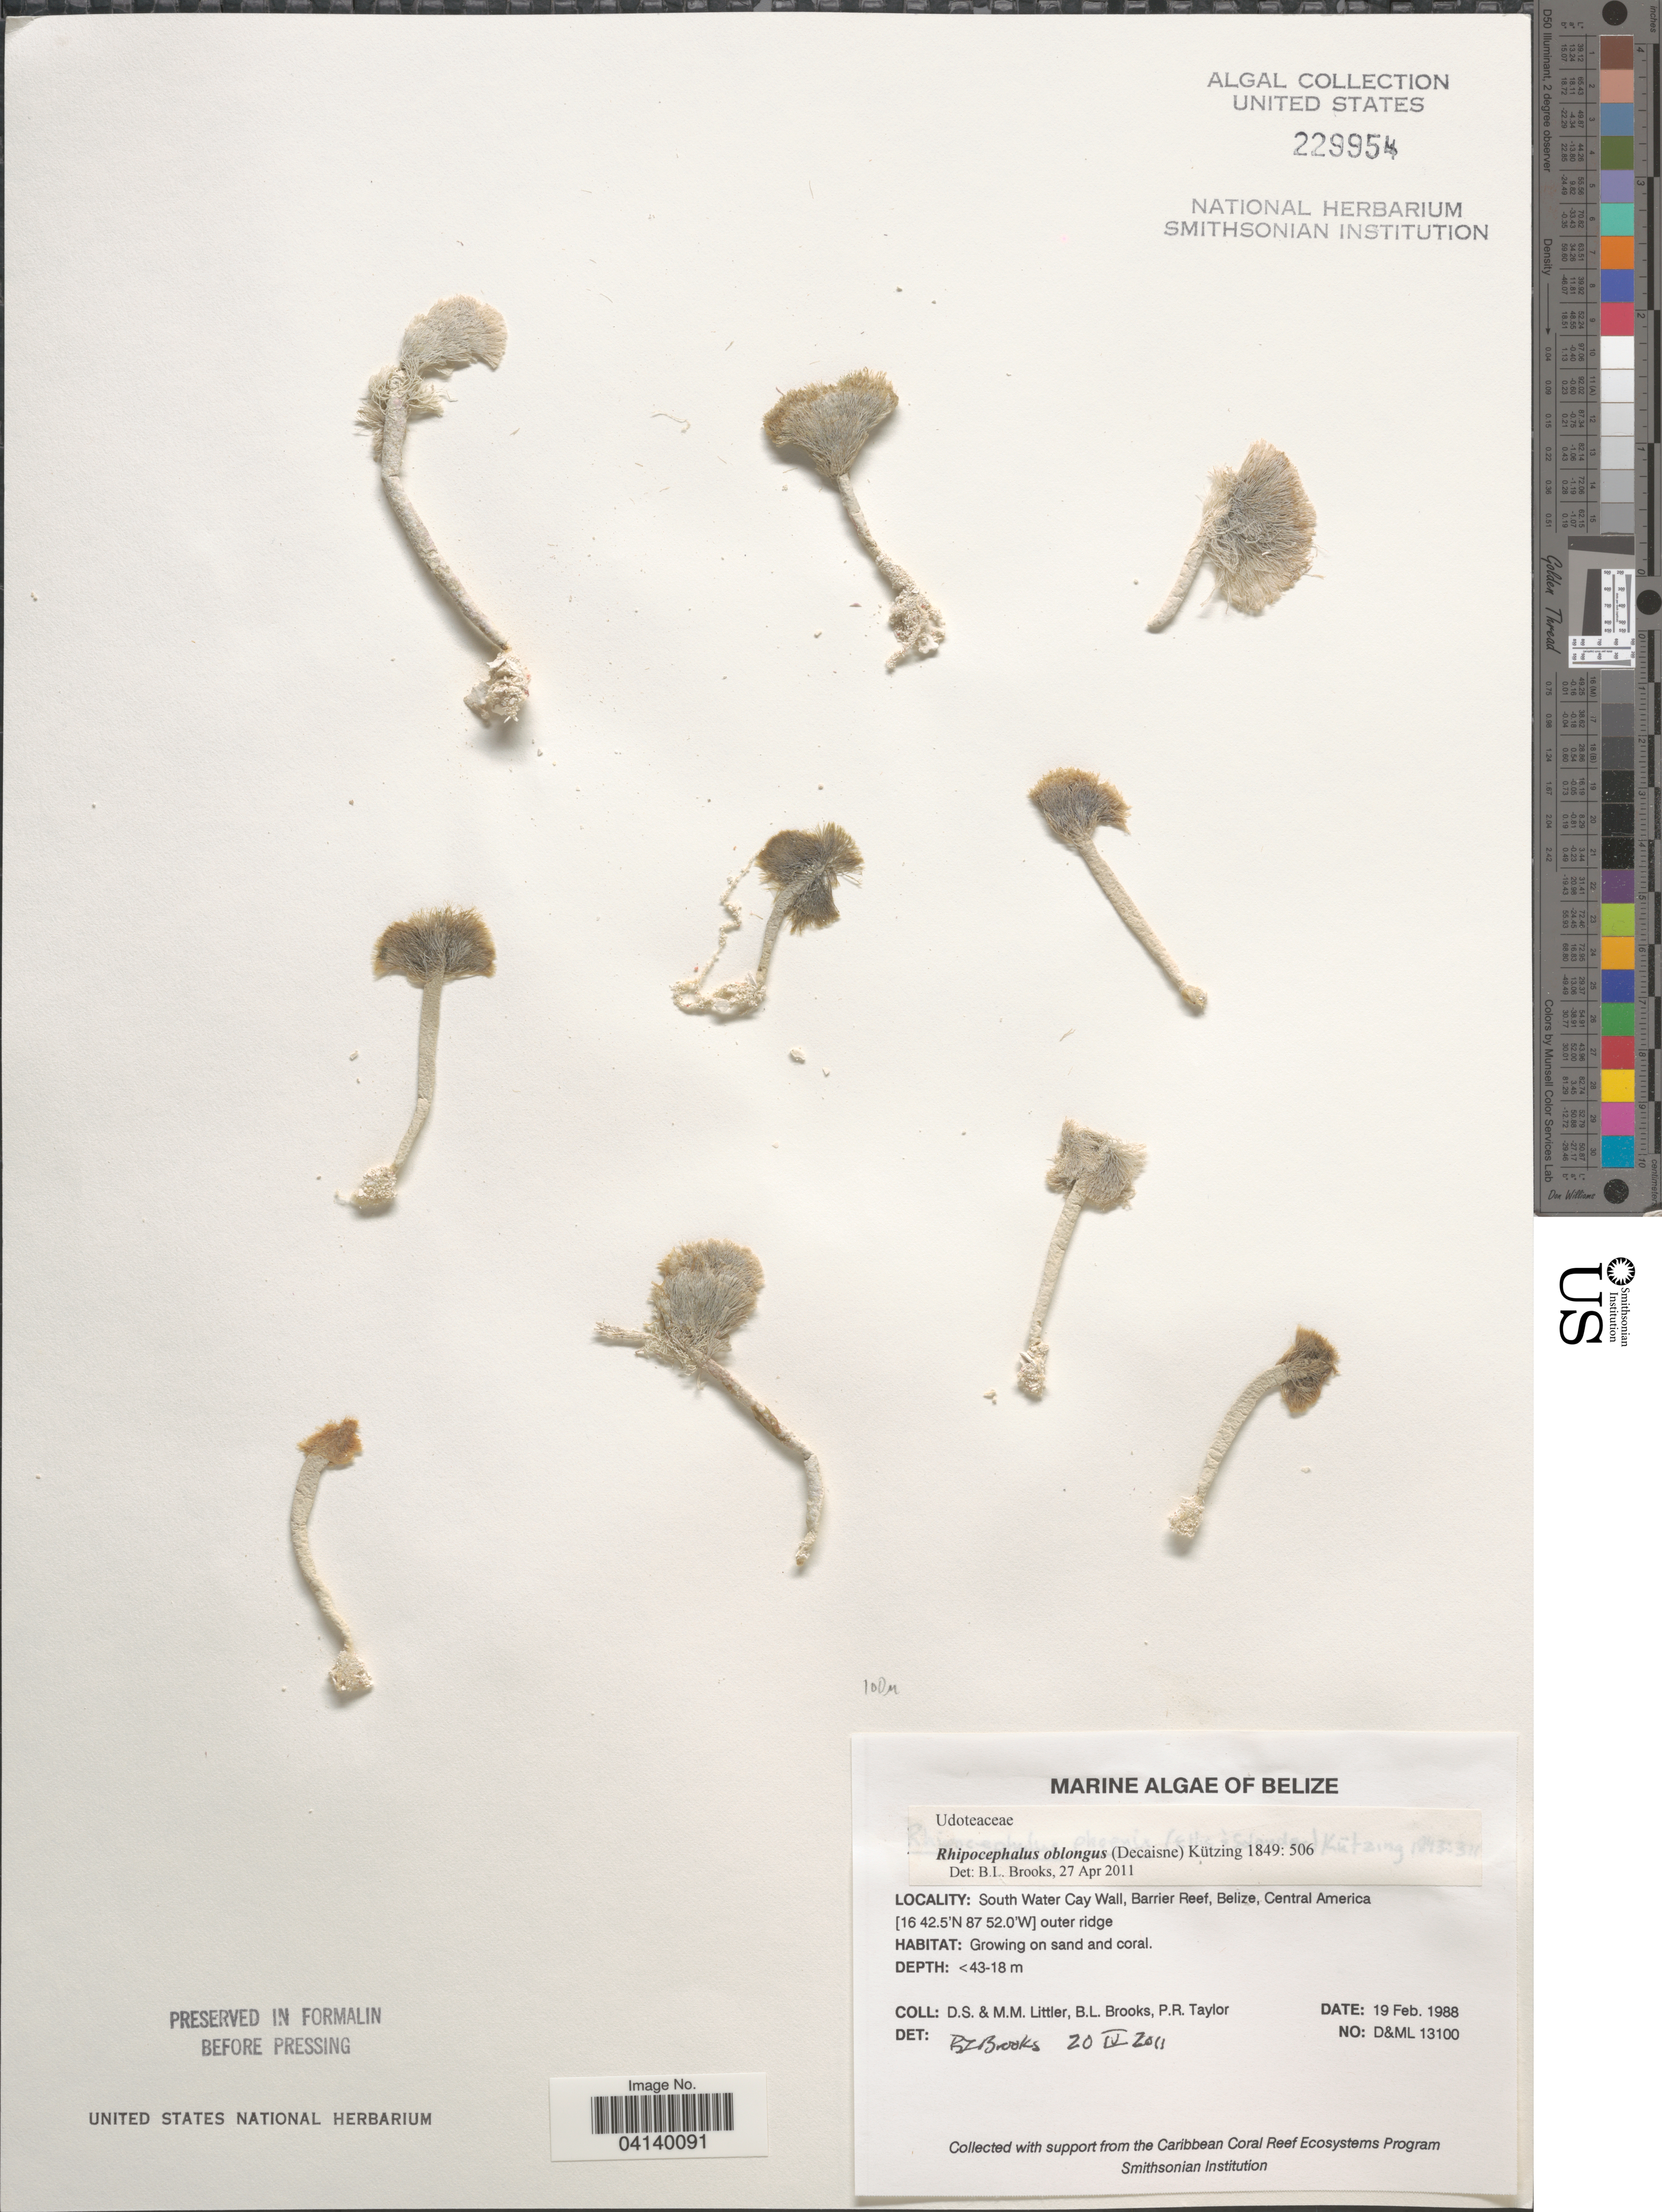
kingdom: Plantae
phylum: Chlorophyta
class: Ulvophyceae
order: Bryopsidales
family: Udoteaceae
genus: Rhipocephalus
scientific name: Rhipocephalus oblongus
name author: (Decne.) Kütz.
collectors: D. S. Littler, B. Brooks & P. R. Taylor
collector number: D&ML13100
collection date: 1988-02-19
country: Belize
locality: South Water Cay Wall, Barrier Reef, outer ridge.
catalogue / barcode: US 229954